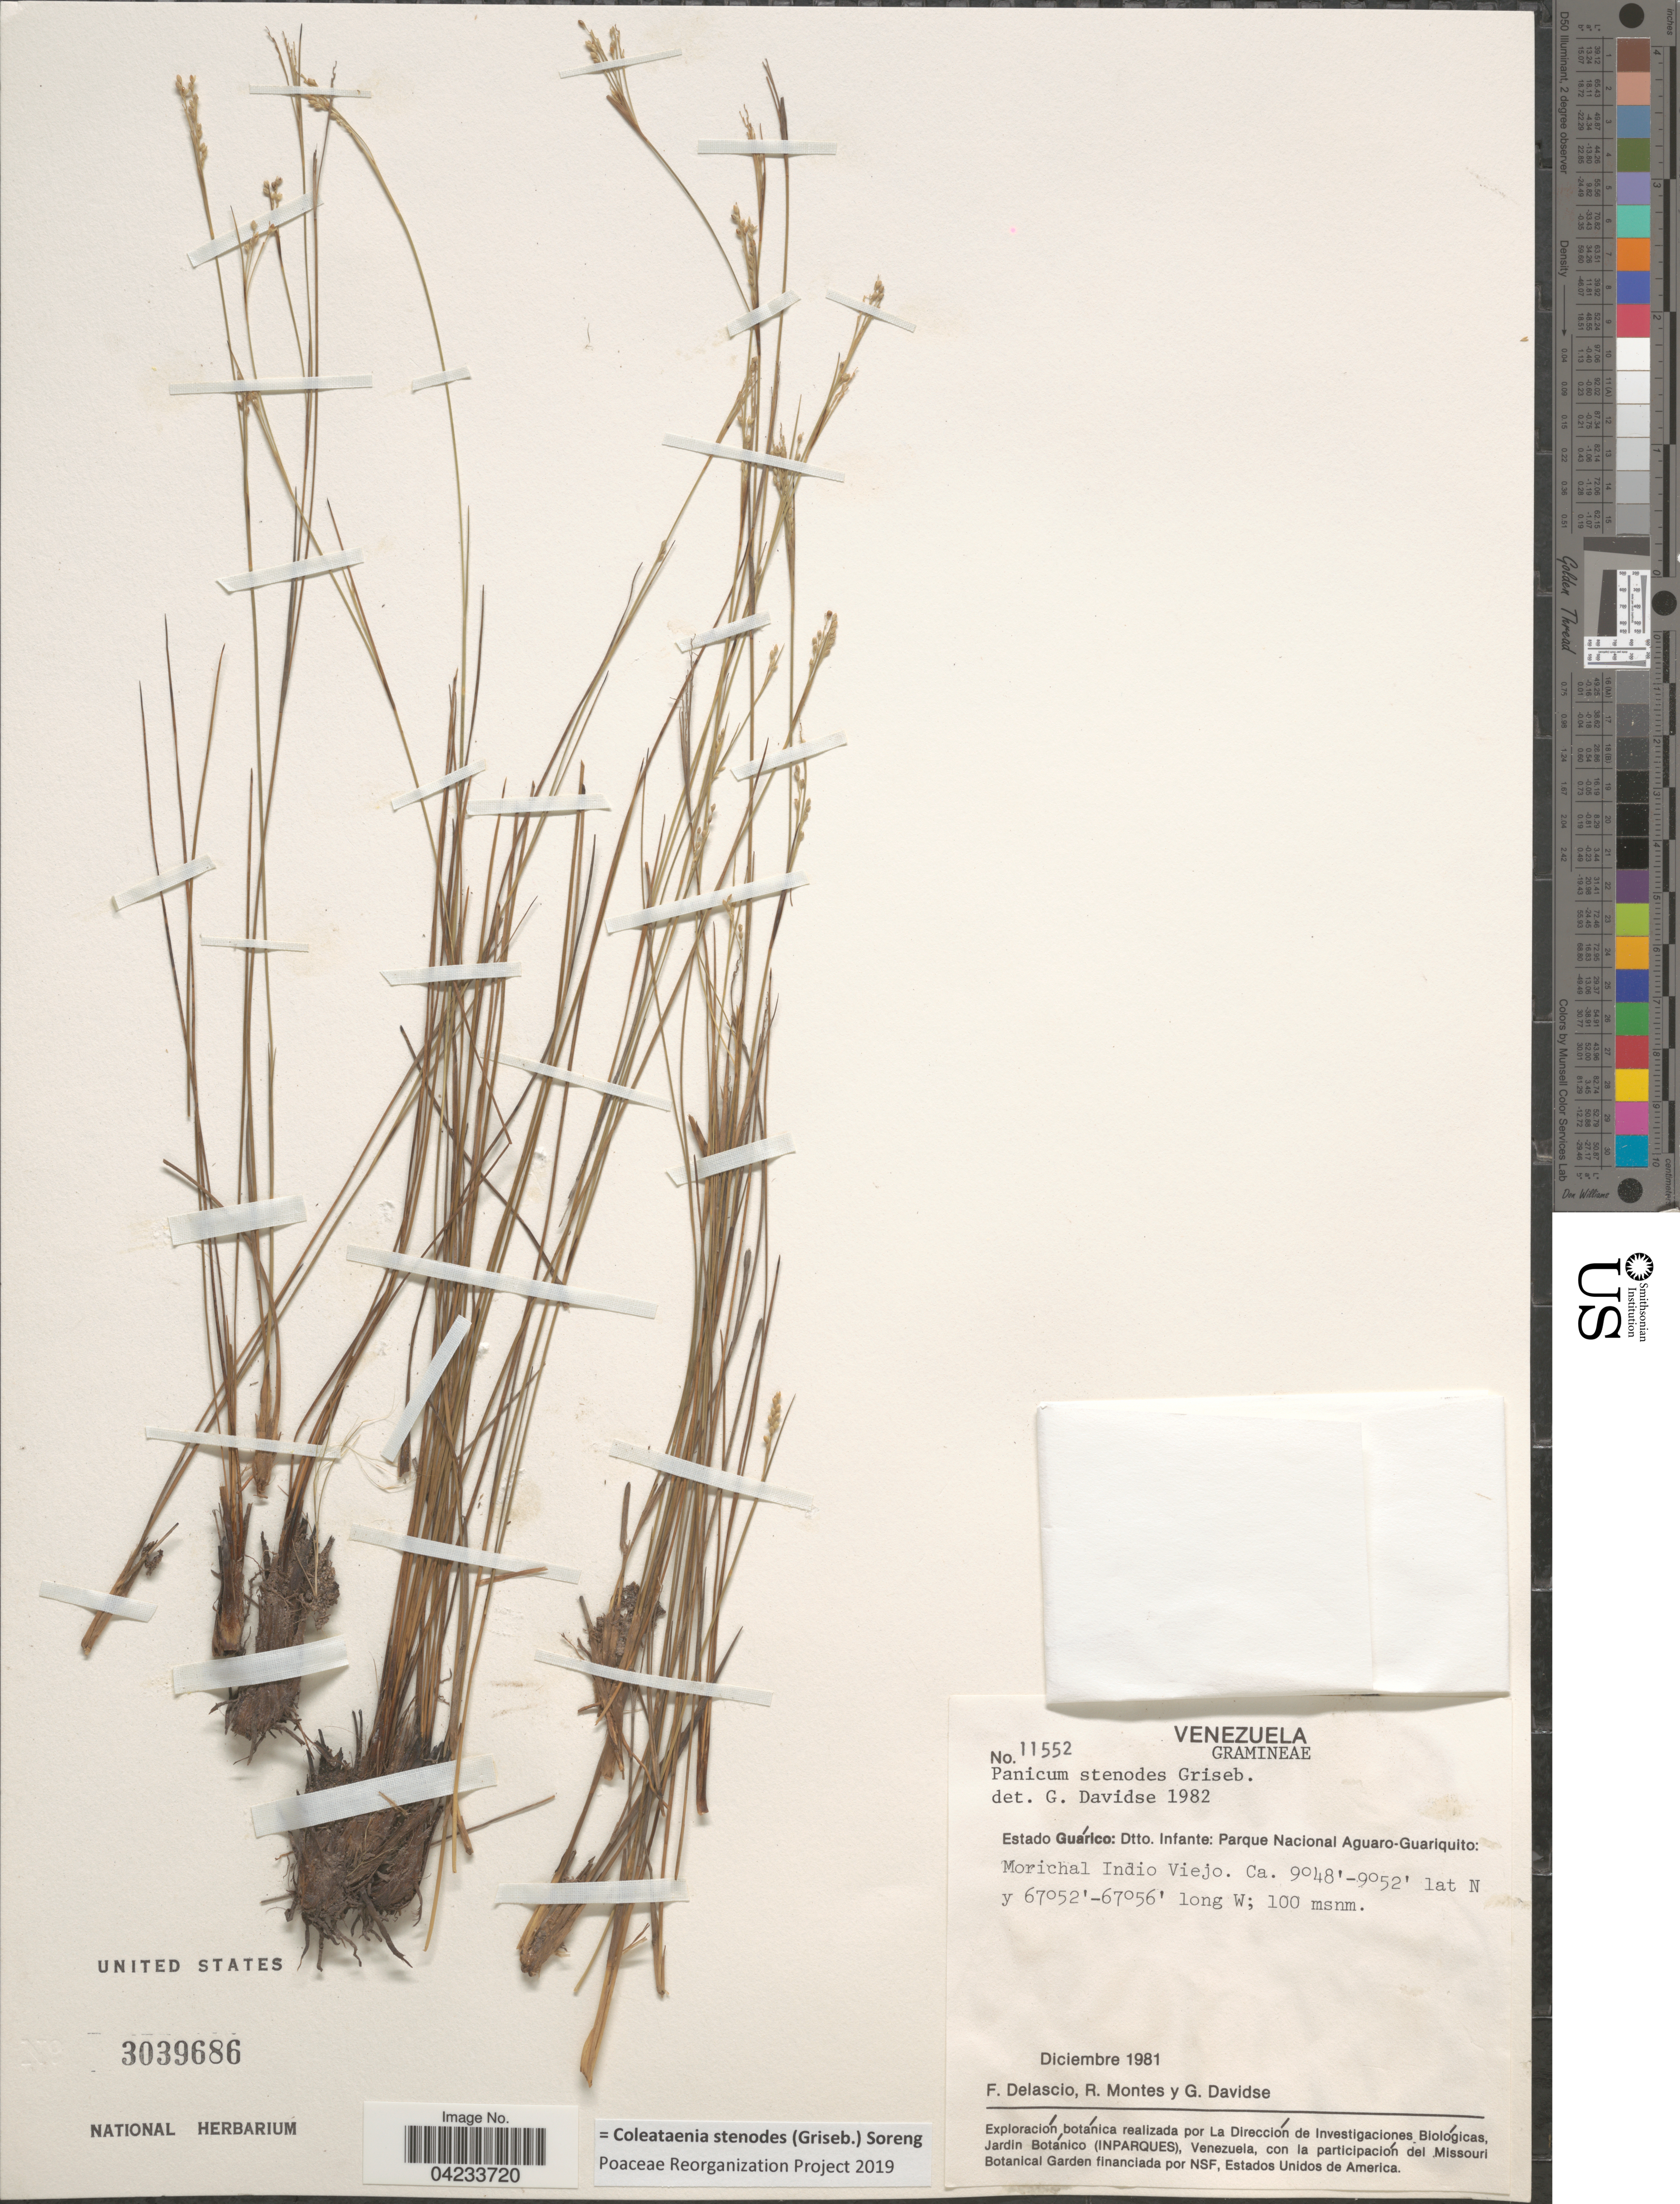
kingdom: Plantae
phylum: Tracheophyta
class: Liliopsida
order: Poales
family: Poaceae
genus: Coleataenia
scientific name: Coleataenia stenodes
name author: (Griseb.) Soreng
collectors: F. Delascio C., R. Montes & G. Davidse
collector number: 11552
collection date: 1981-12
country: Venezuela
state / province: Guarico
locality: Dtto. Infante: Parque Nacional Aguaro-Guariquito: Morichal Indio Viejo.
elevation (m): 100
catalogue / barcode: US 3039686